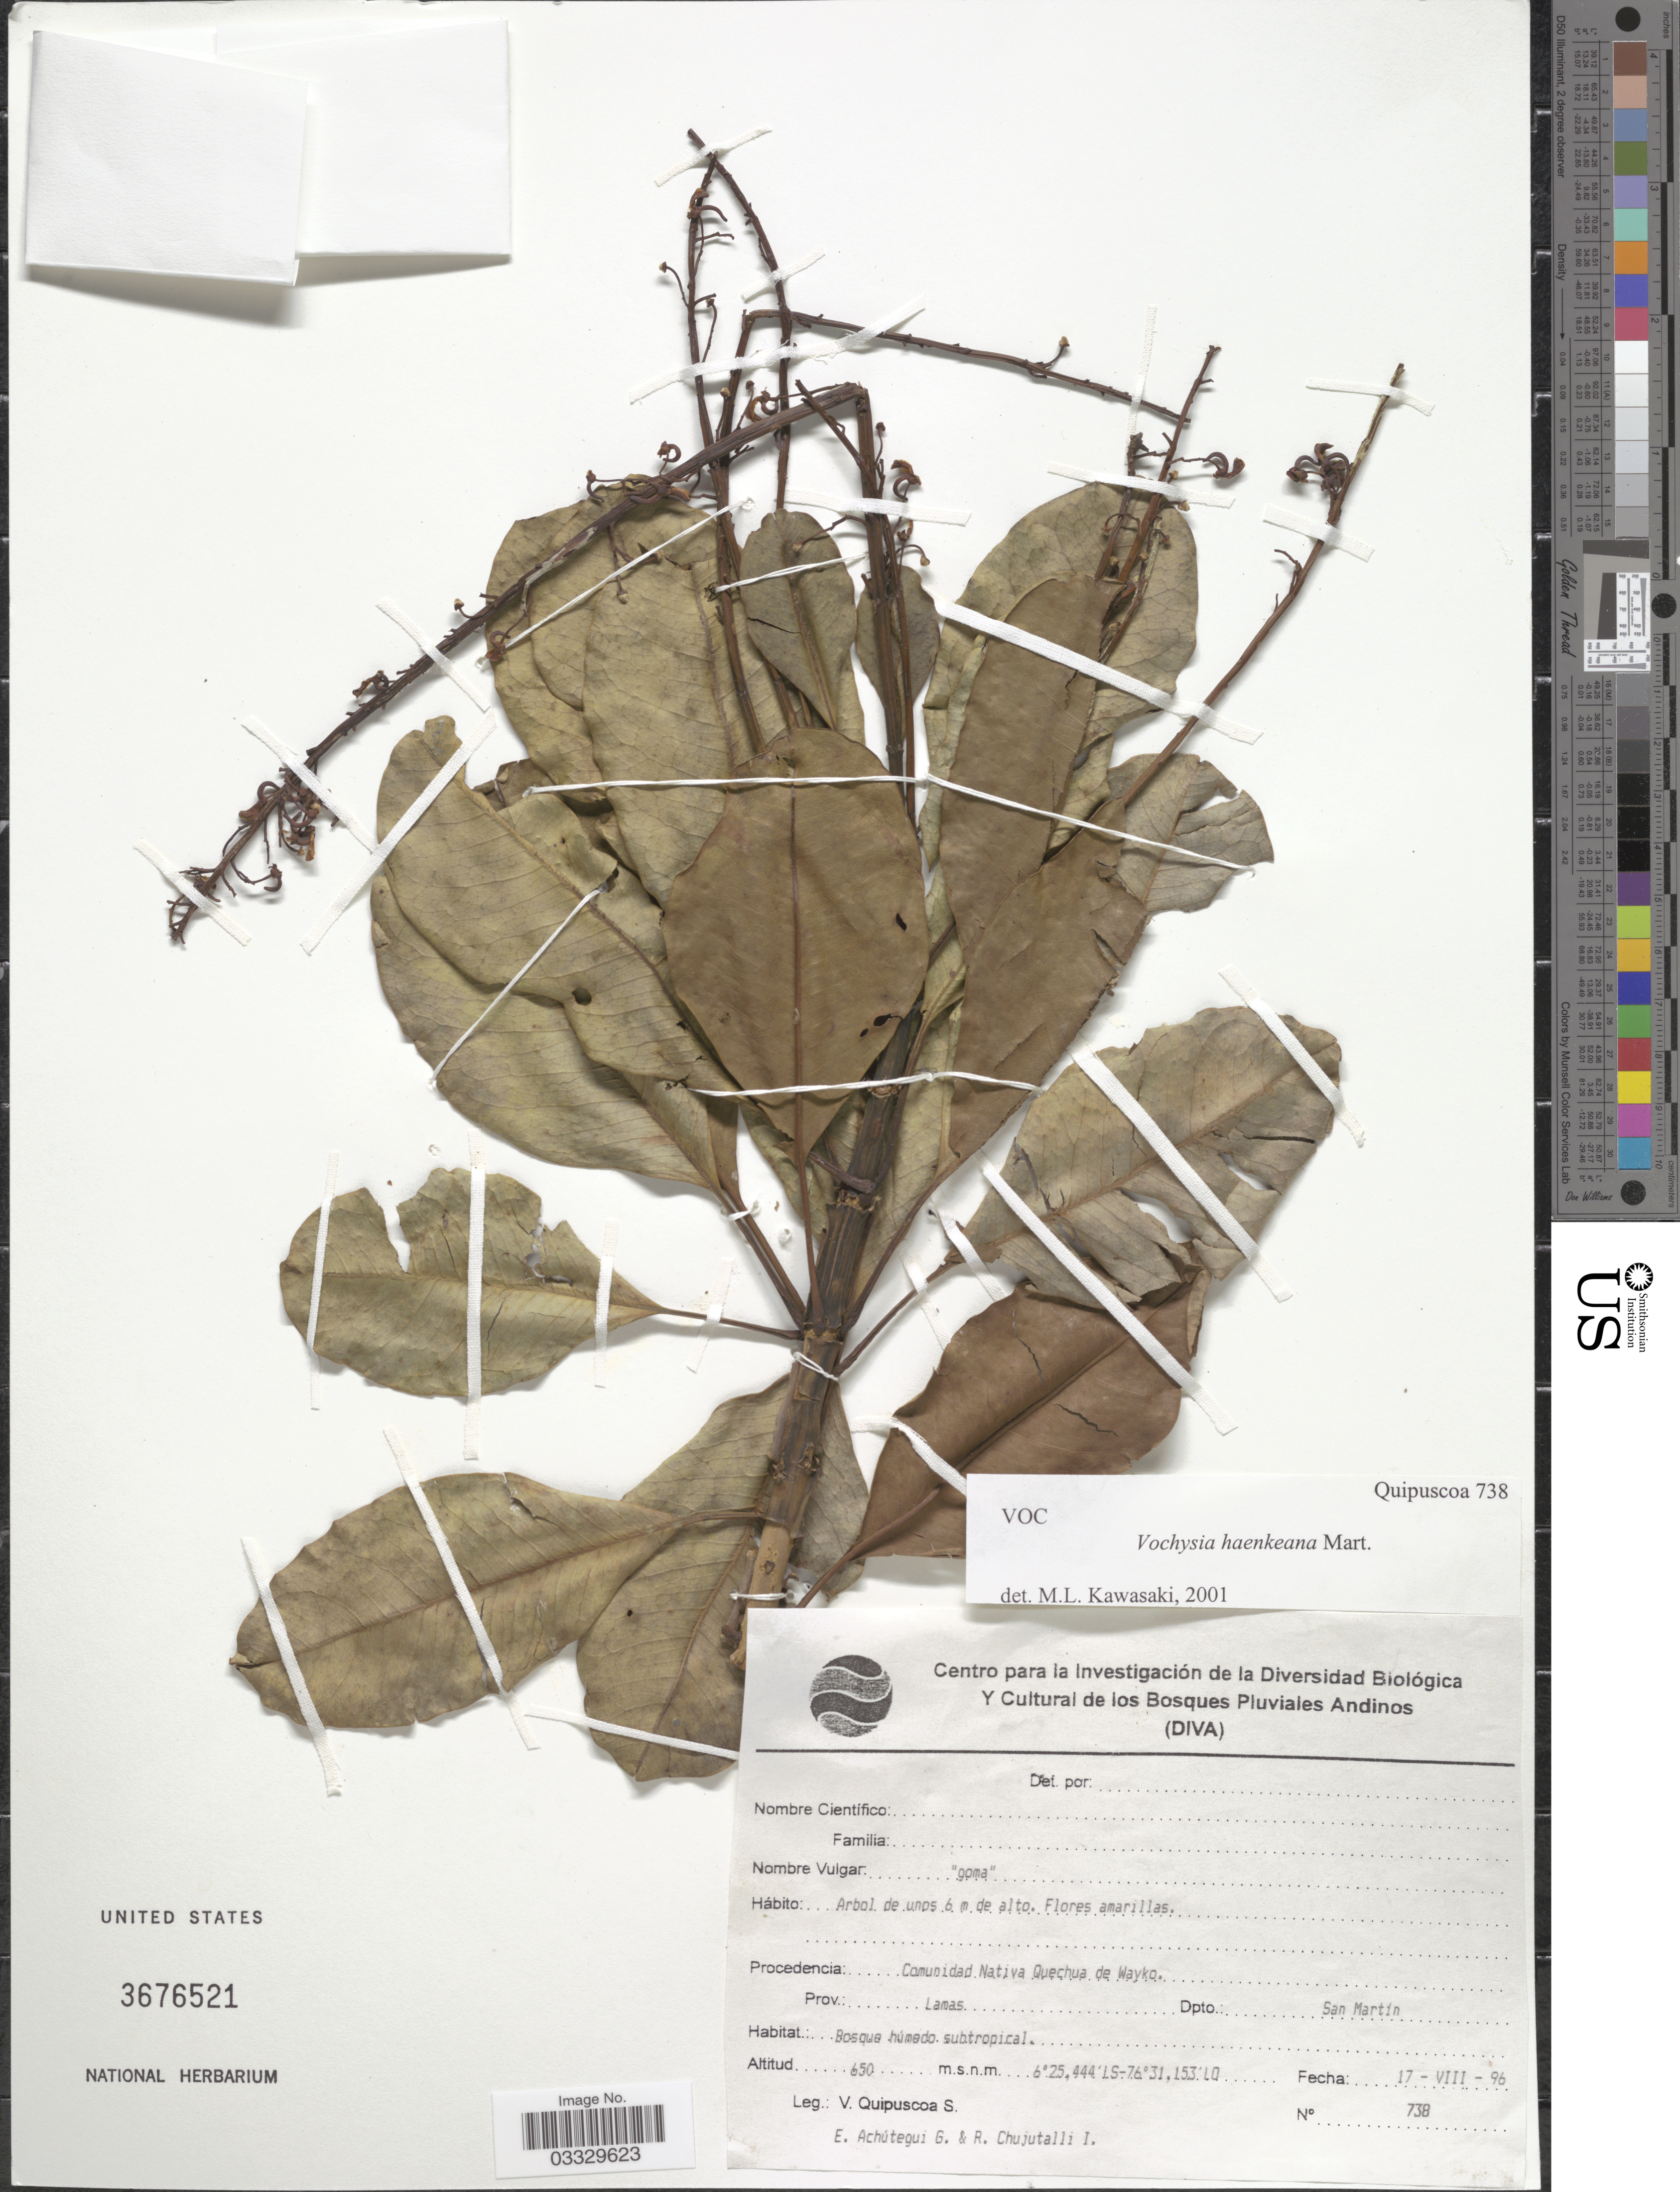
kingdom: Plantae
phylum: Tracheophyta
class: Magnoliopsida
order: Myrtales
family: Vochysiaceae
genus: Vochysia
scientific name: Vochysia haenkeana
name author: Mart.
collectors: V. Quipuscoa S., E. Achútegui G. & R. Chujutalli I.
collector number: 738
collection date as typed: Transcribed d/m/y: 17/8/96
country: Peru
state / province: San Martín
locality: Procedencia Comunidad Nativa Quechua de Wayko. Prov.: Lamas. Dpto.: San Martín.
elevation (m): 650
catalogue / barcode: US 3676521